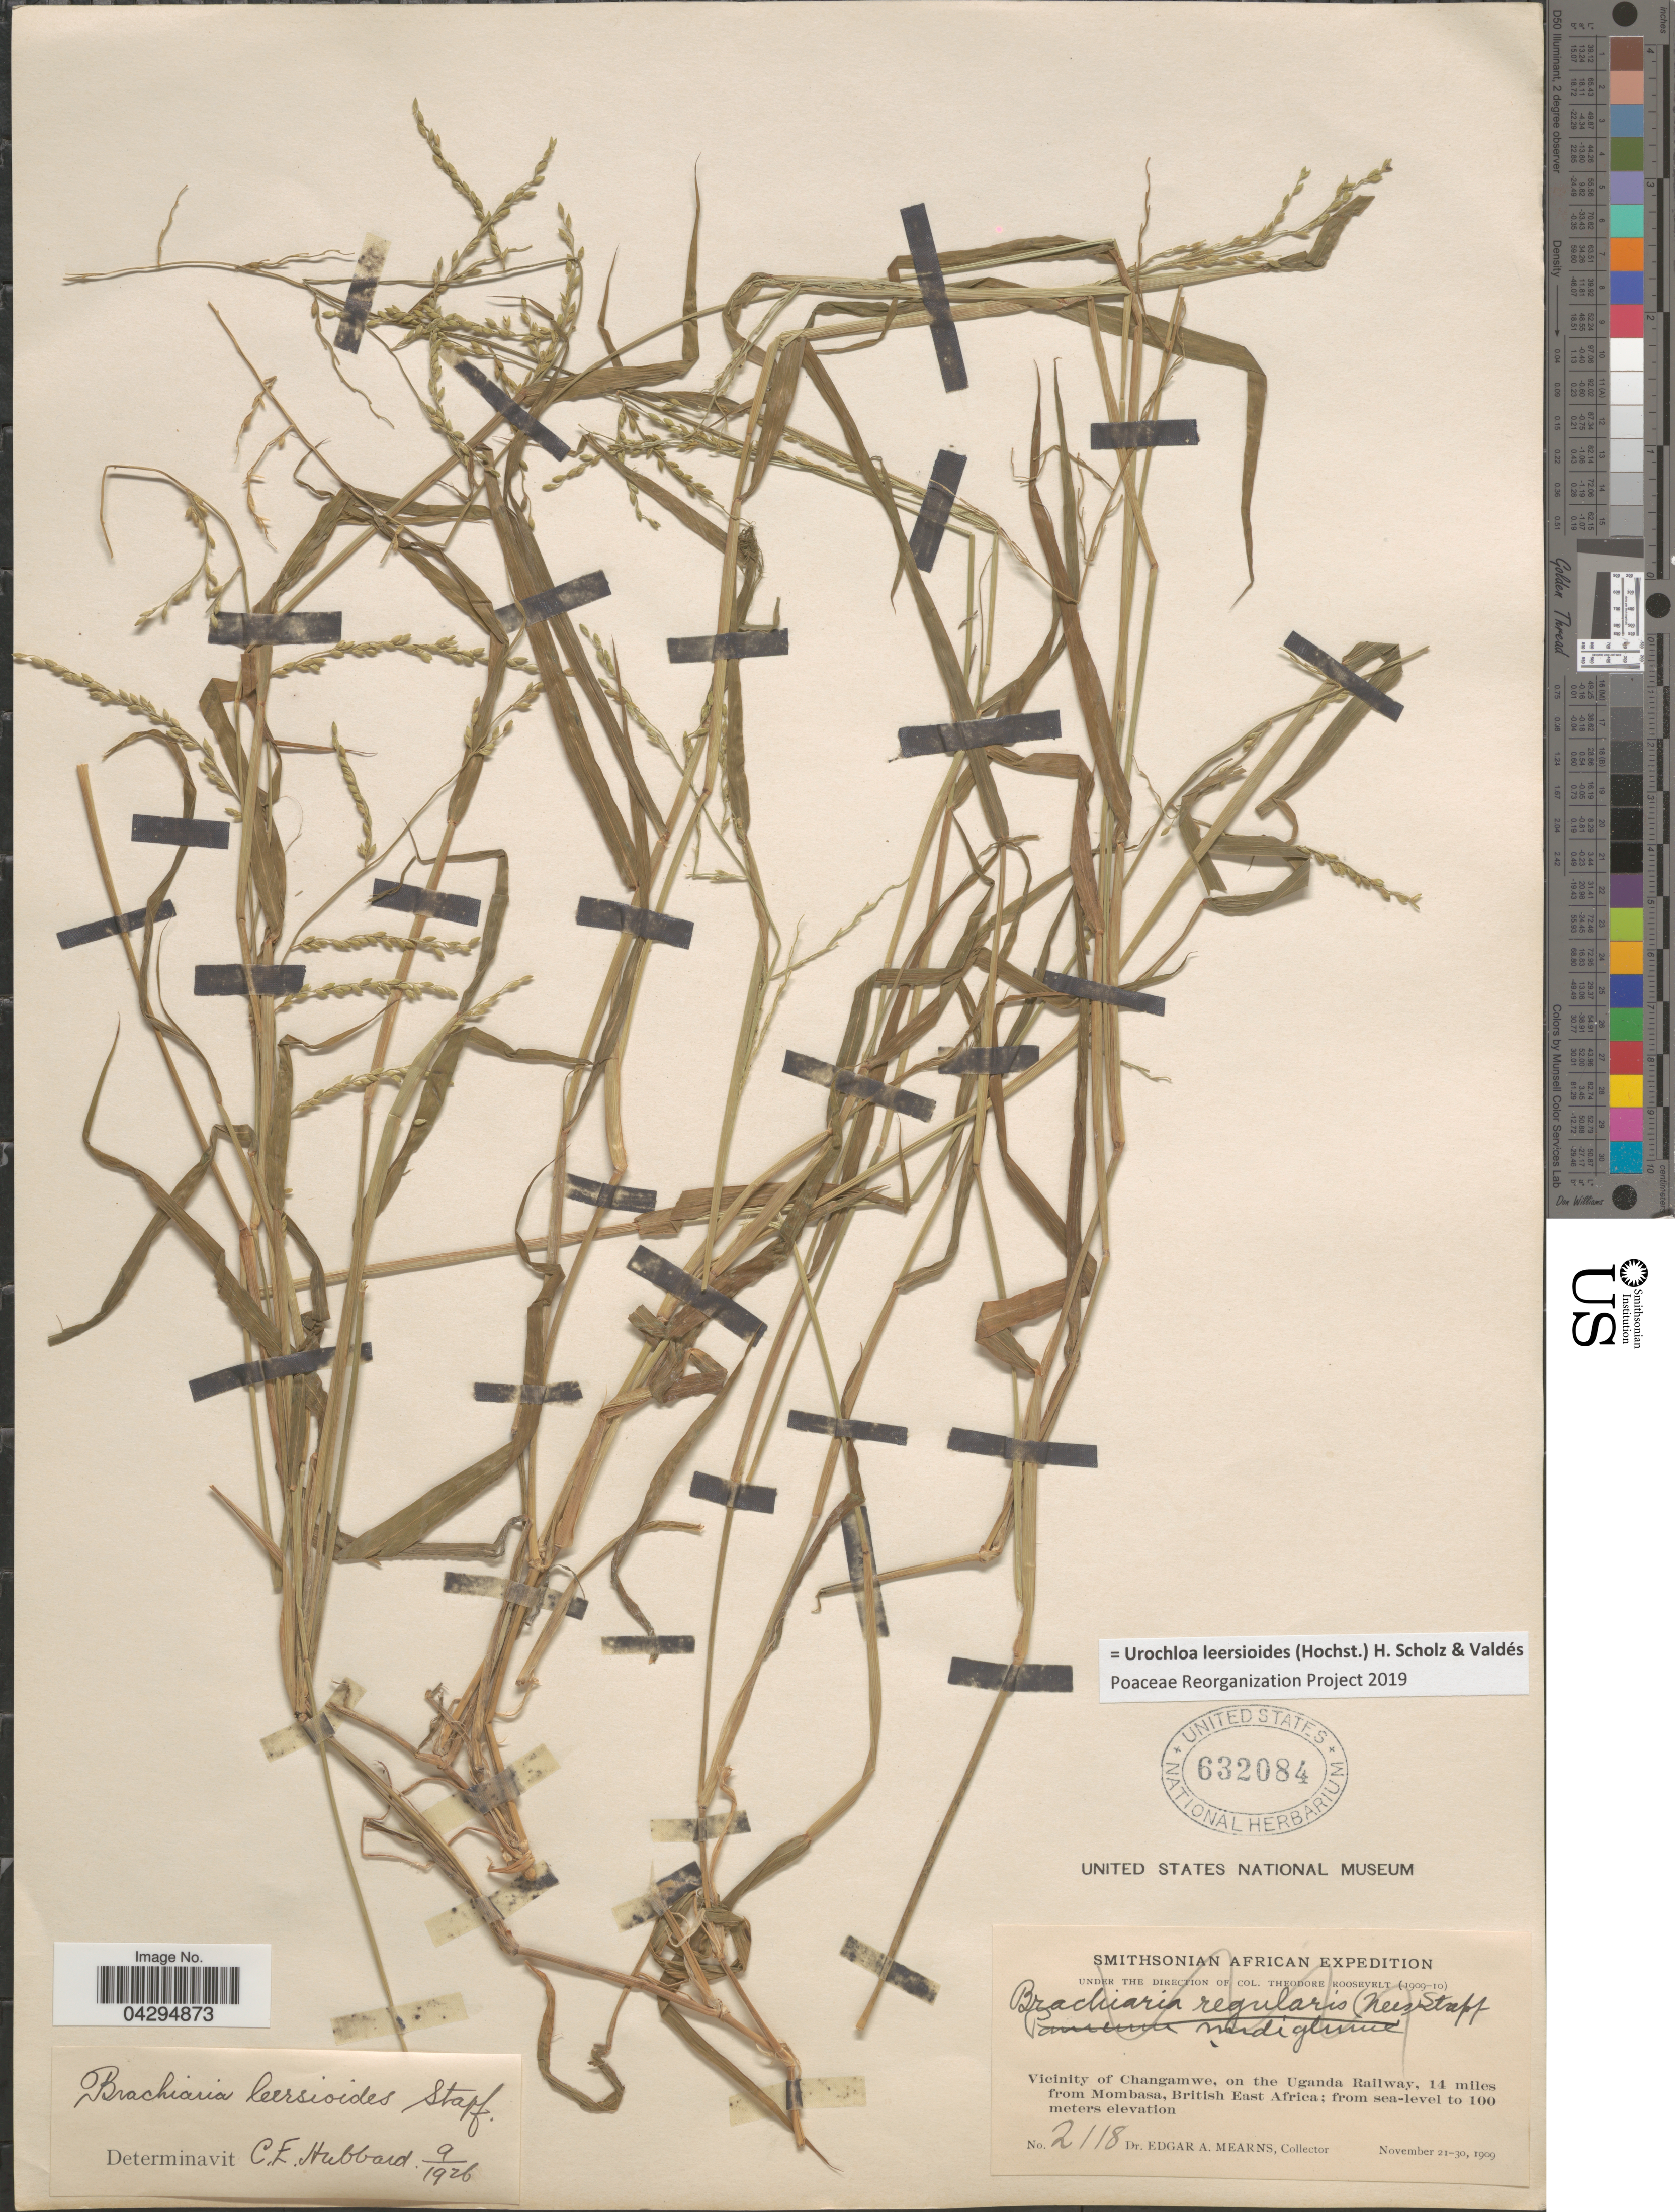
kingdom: Plantae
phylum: Tracheophyta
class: Liliopsida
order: Poales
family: Poaceae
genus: Urochloa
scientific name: Urochloa leersioides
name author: (Hochst.) H. Scholz & Valdés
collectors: E. A. Mearns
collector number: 2118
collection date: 1909-11-21/1909-11-30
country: Uganda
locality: Smithsonian African Expedition. Vicinity of Changamwe, on the Uganda Railway, 14 miles from Mombasa, British East Africa.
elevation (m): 0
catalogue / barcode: US 632084